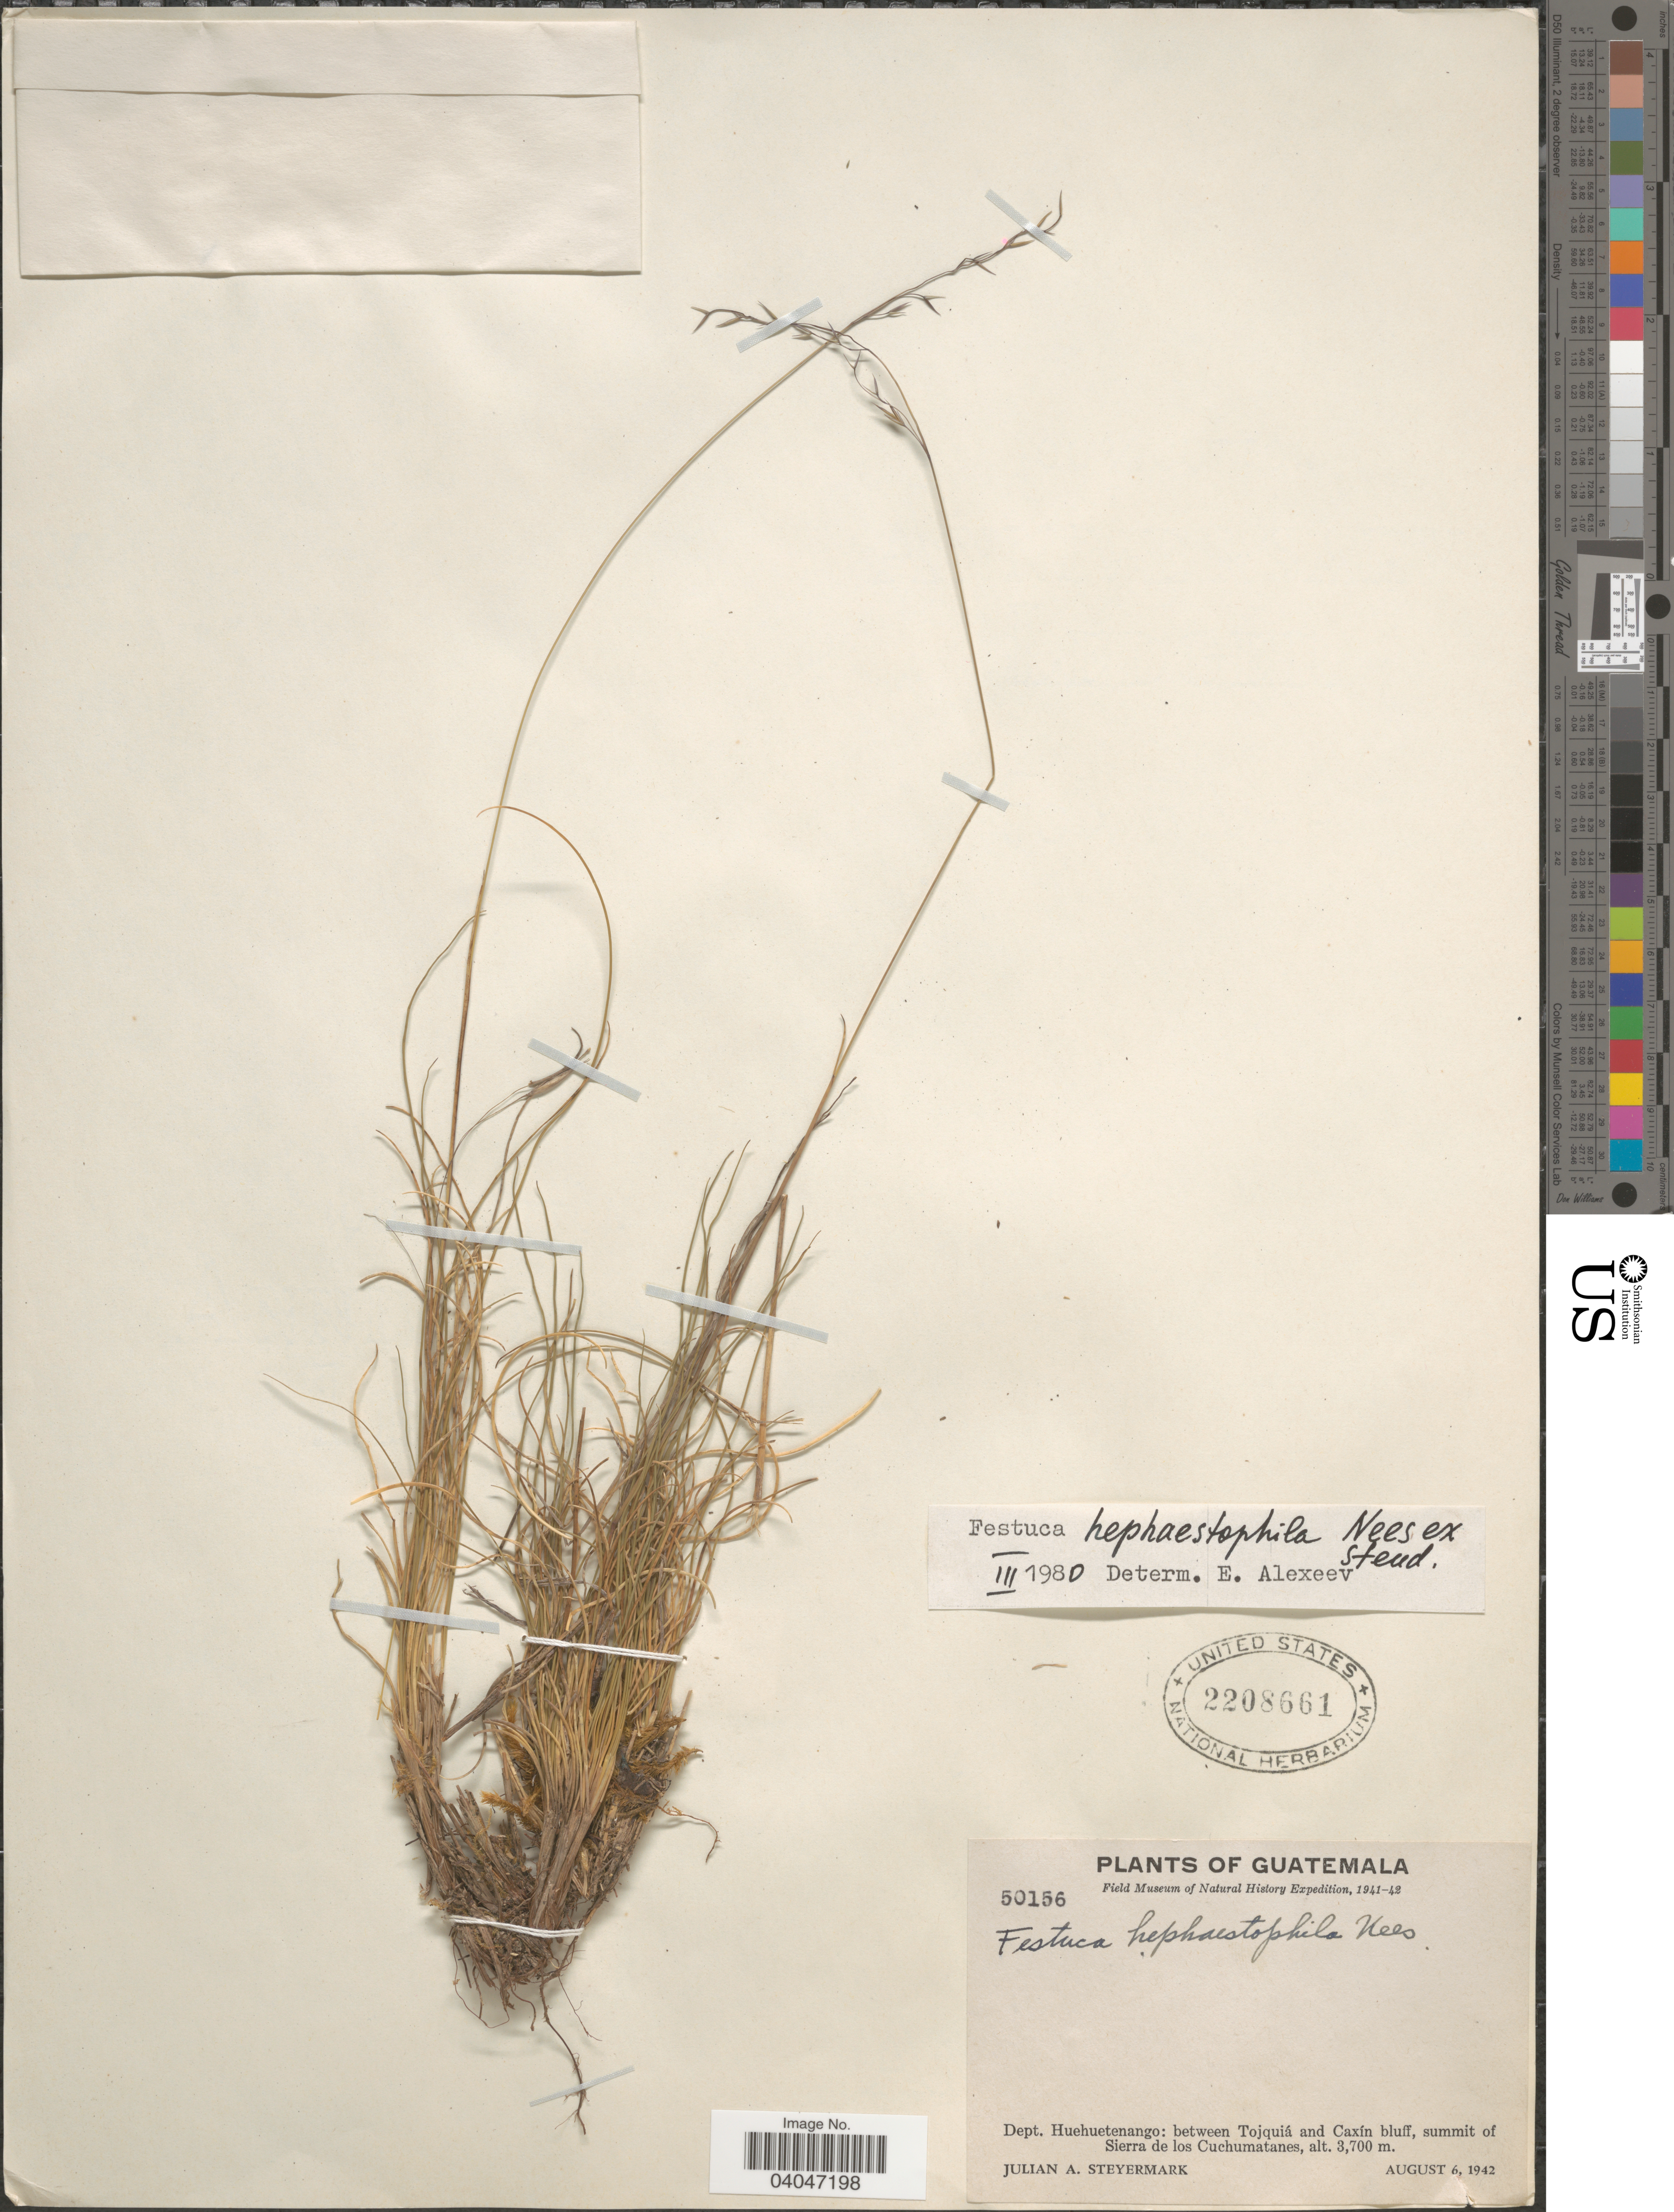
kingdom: Plantae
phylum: Tracheophyta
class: Liliopsida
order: Poales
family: Poaceae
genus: Festuca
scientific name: Festuca hephaestophila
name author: Nees ex Steud.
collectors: J. Steyermark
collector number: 50156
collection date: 1942-08-06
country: Guatemala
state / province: Huehuetenango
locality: Dept. Huehuetenango: between Tojquiá and Caxín bluff, summit of Sierra de los Cuchumatanes.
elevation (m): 3700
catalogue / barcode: US 2208661